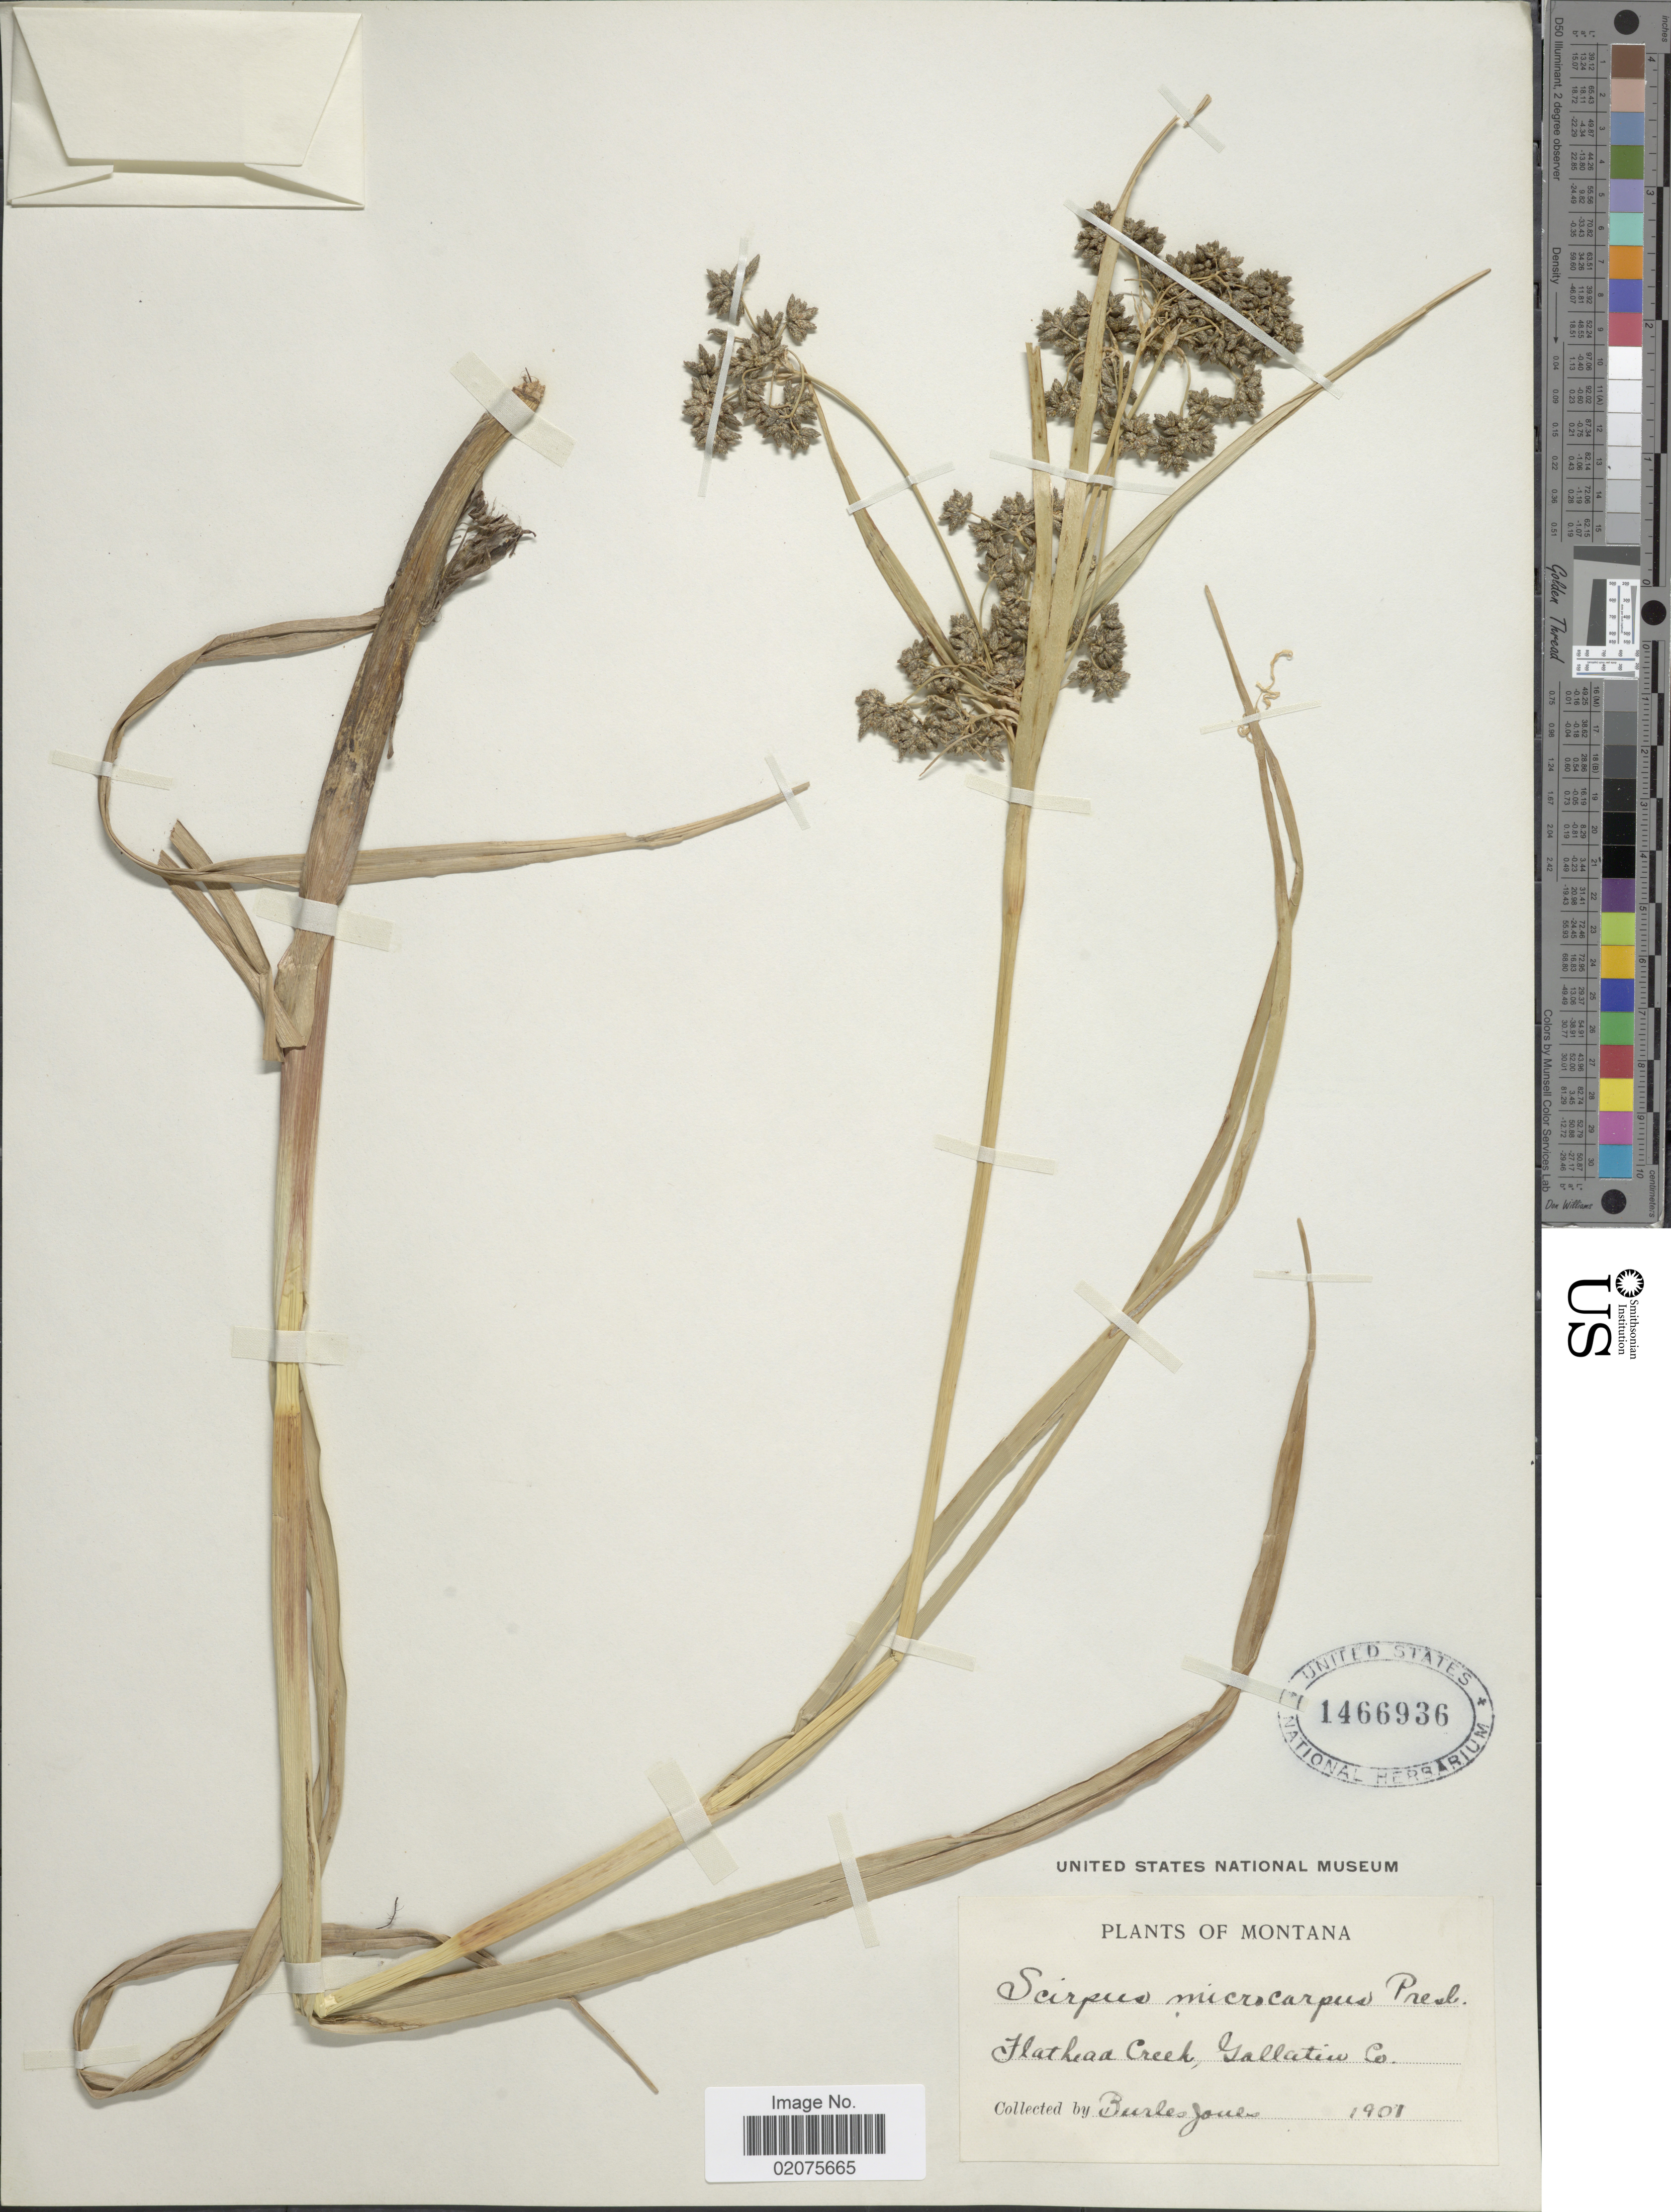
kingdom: Plantae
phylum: Tracheophyta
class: Liliopsida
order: Poales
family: Cyperaceae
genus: Scirpus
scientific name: Scirpus microcarpus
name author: J. Presl & C. Presl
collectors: B. Jones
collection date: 1901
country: United States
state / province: Montana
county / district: Gallatin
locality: Flathead Creek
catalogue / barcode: US 1466936